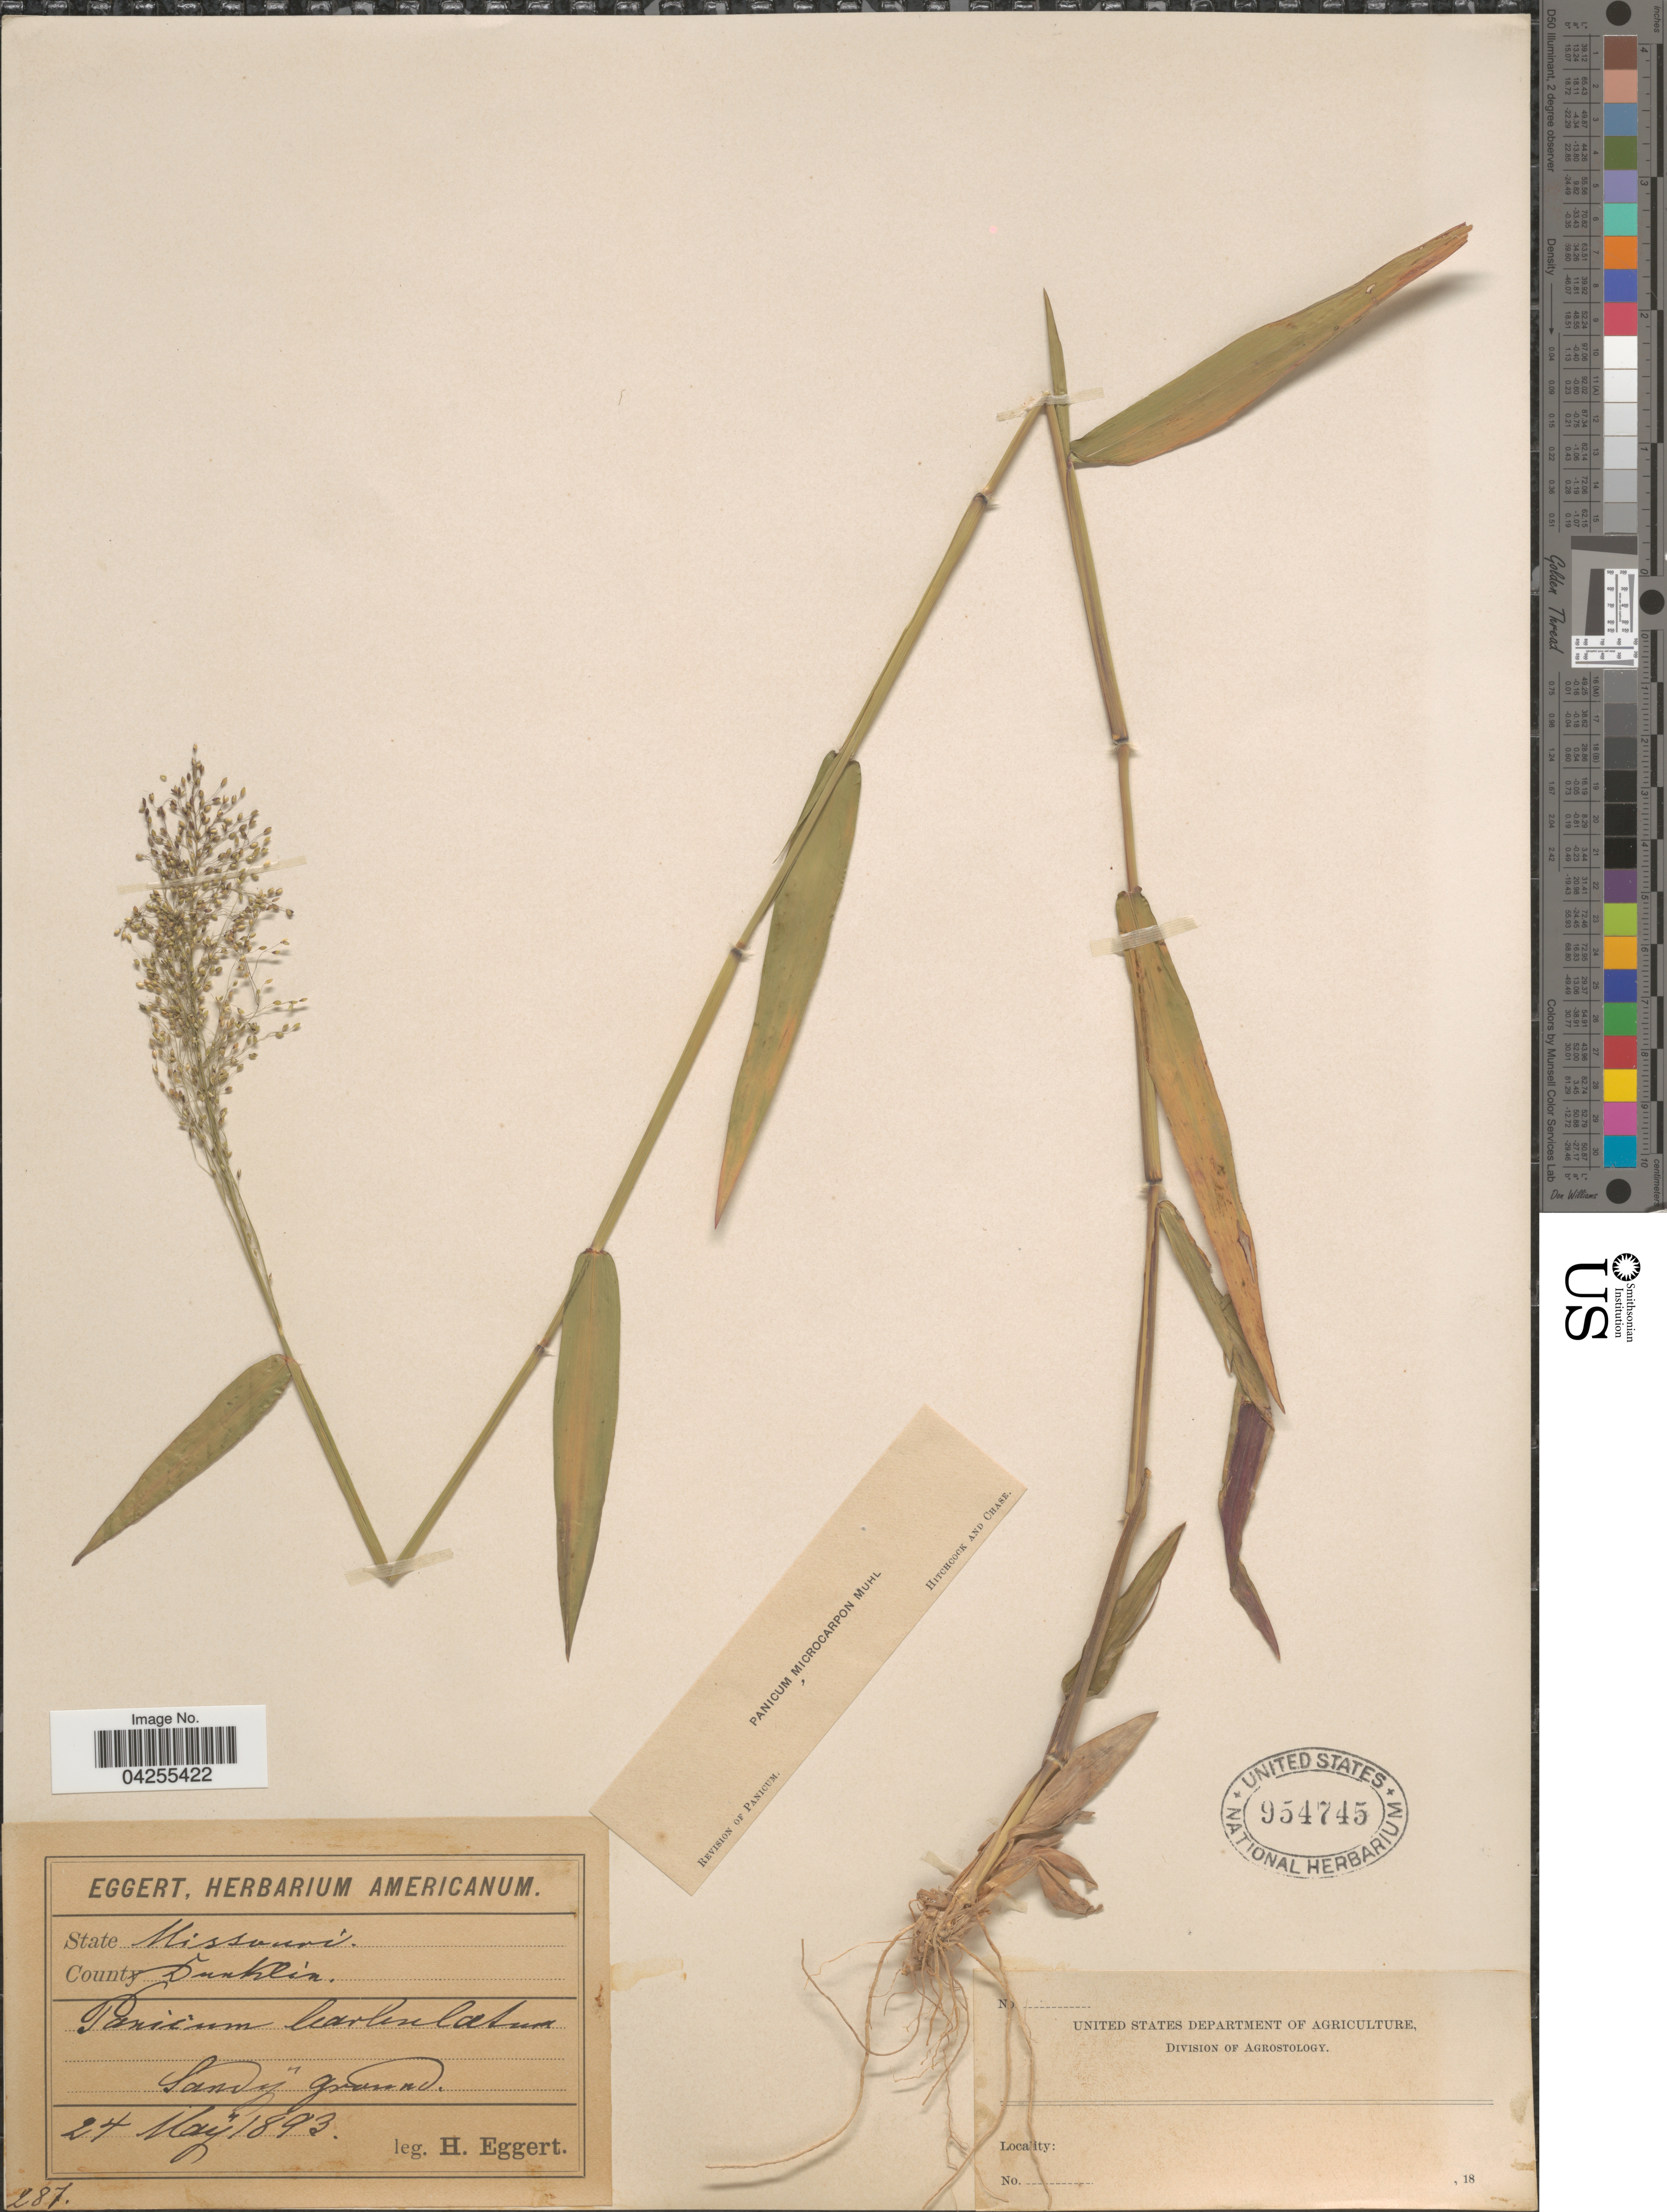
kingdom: Plantae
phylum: Tracheophyta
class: Liliopsida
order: Poales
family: Poaceae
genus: Dichanthelium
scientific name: Dichanthelium dichotomum var. dichotomum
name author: (L.) Gould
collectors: H. Eggert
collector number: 287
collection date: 1893-05-24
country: United States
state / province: Missouri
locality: County Dunklin.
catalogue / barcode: US 954745